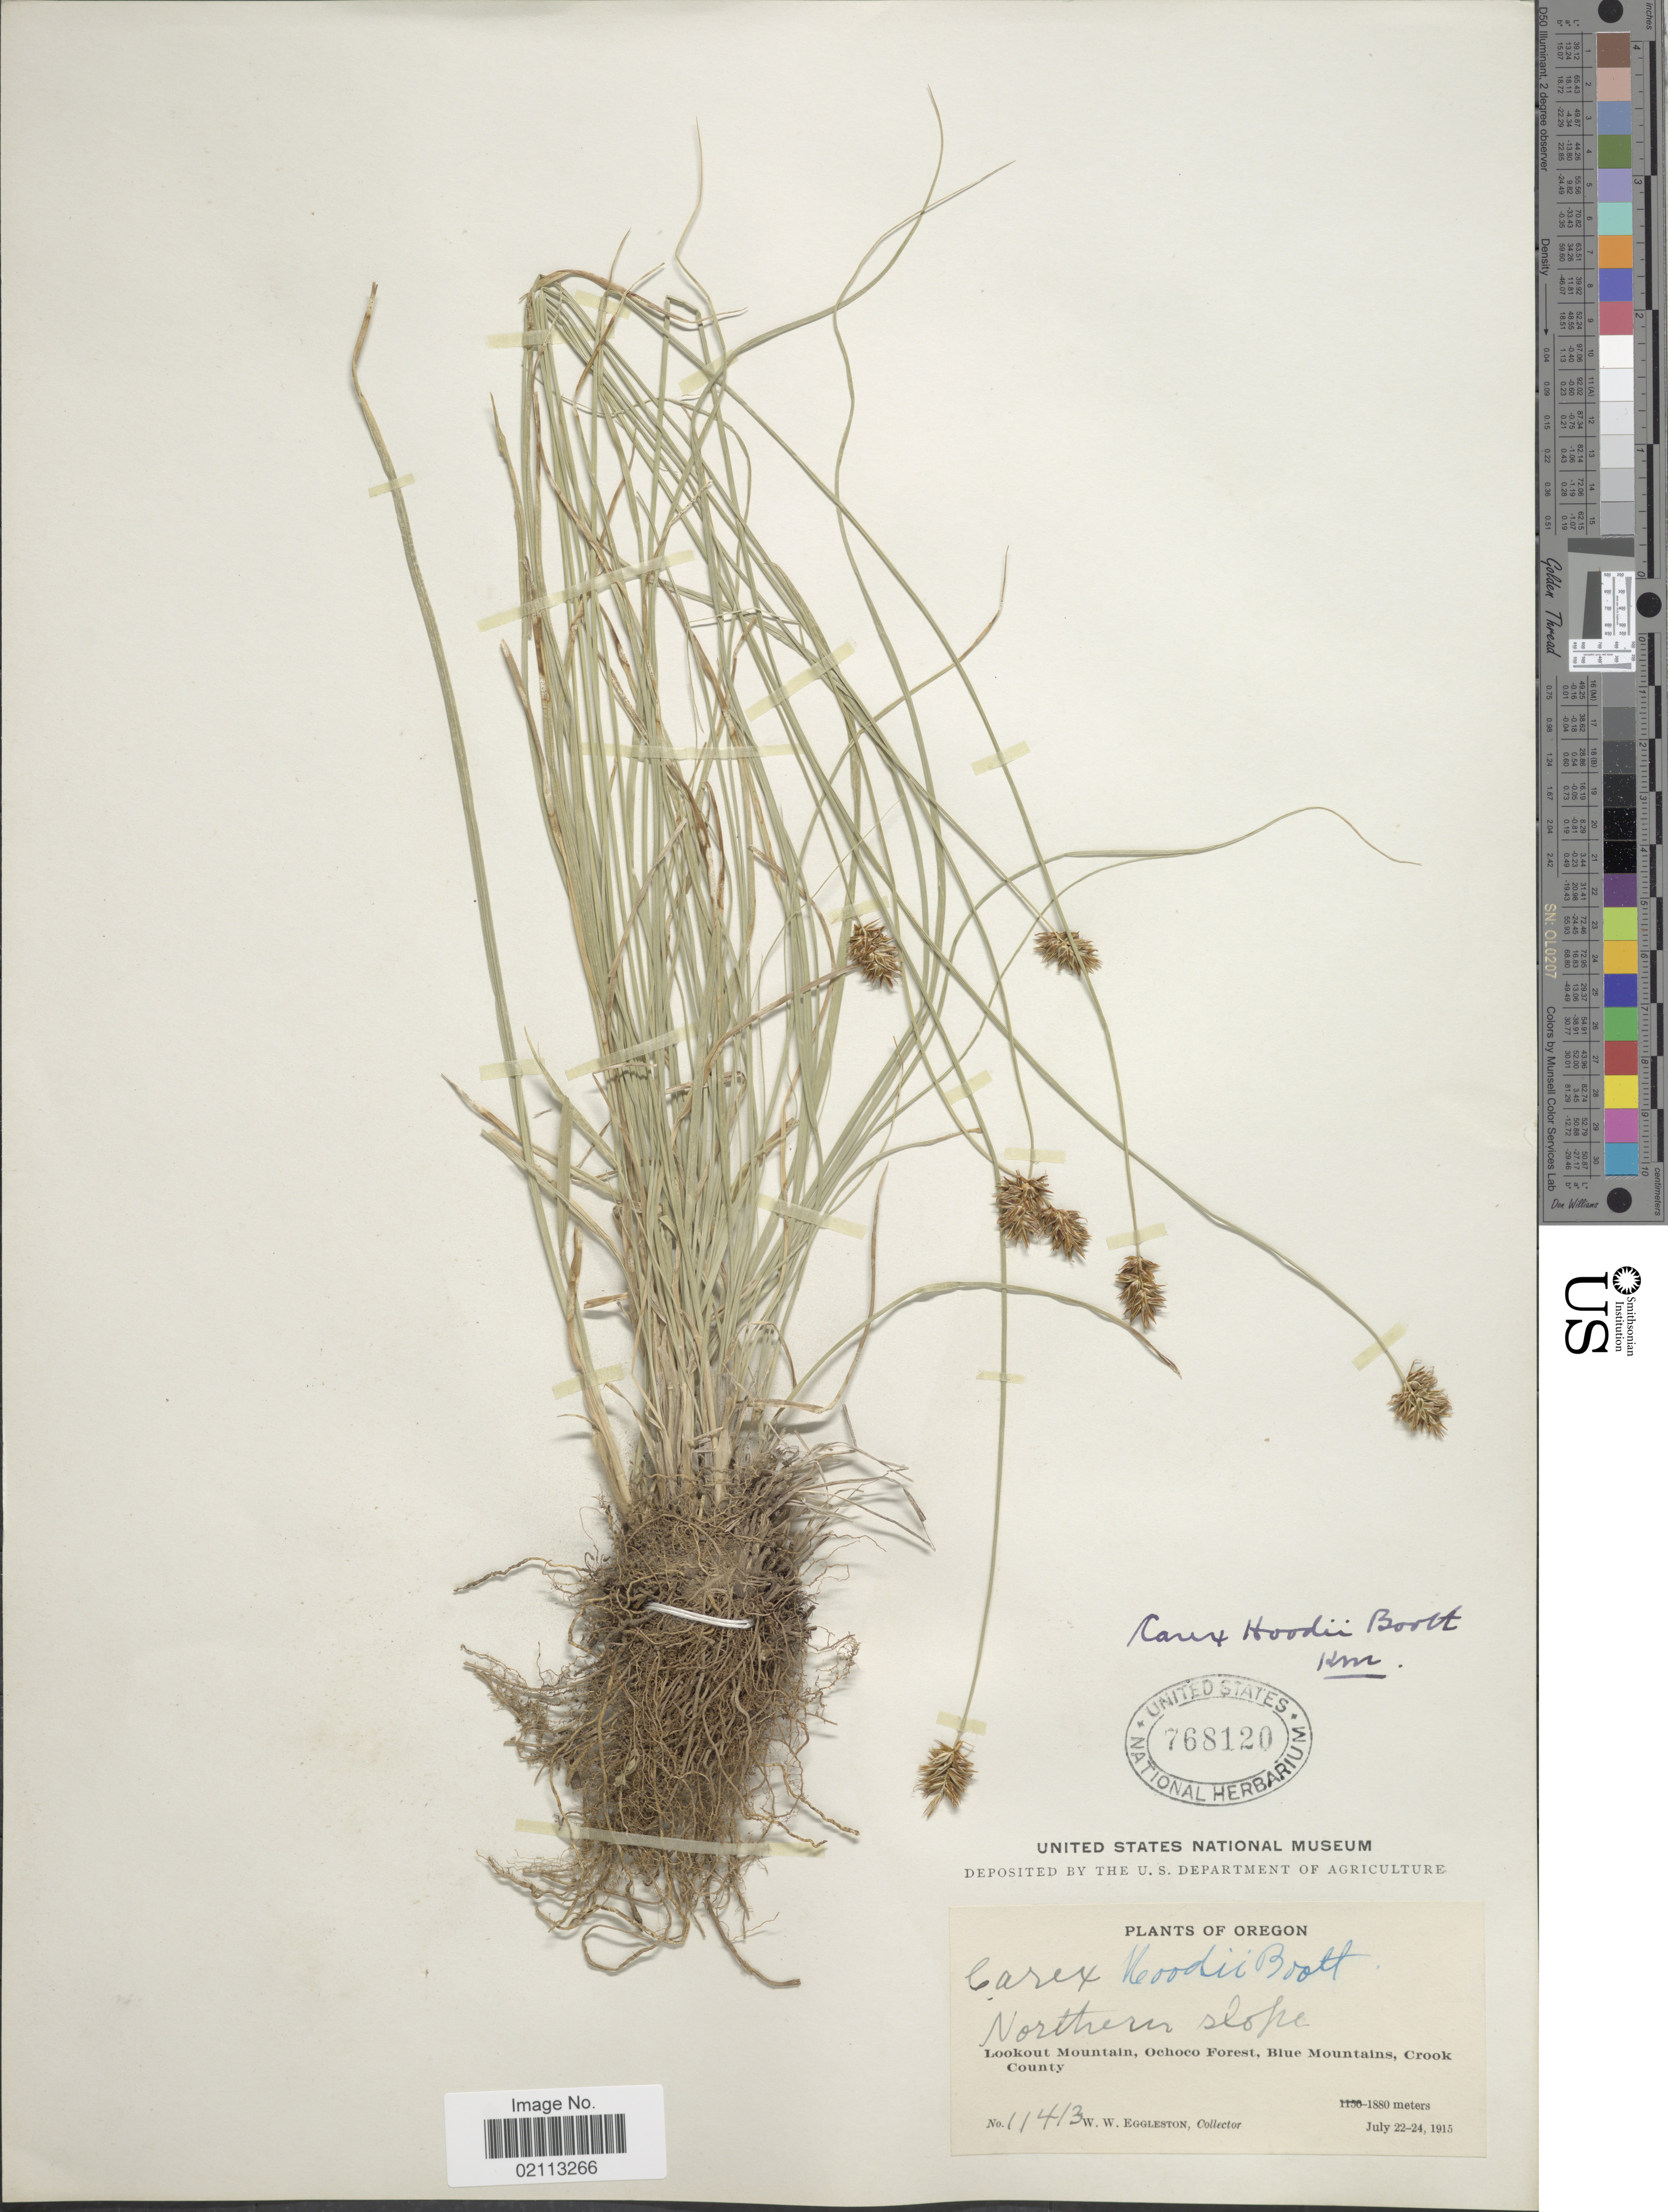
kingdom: Plantae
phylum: Tracheophyta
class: Liliopsida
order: Poales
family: Cyperaceae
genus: Carex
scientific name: Carex hoodii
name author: Boott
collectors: W. W. Eggleston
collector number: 14413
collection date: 1915-07-22/1915-07-24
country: United States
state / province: Oregon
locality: Northern slope, Lootout Mountain, Ochoco Forest, Blue Mountains, Crook County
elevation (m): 1880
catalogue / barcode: US 768120